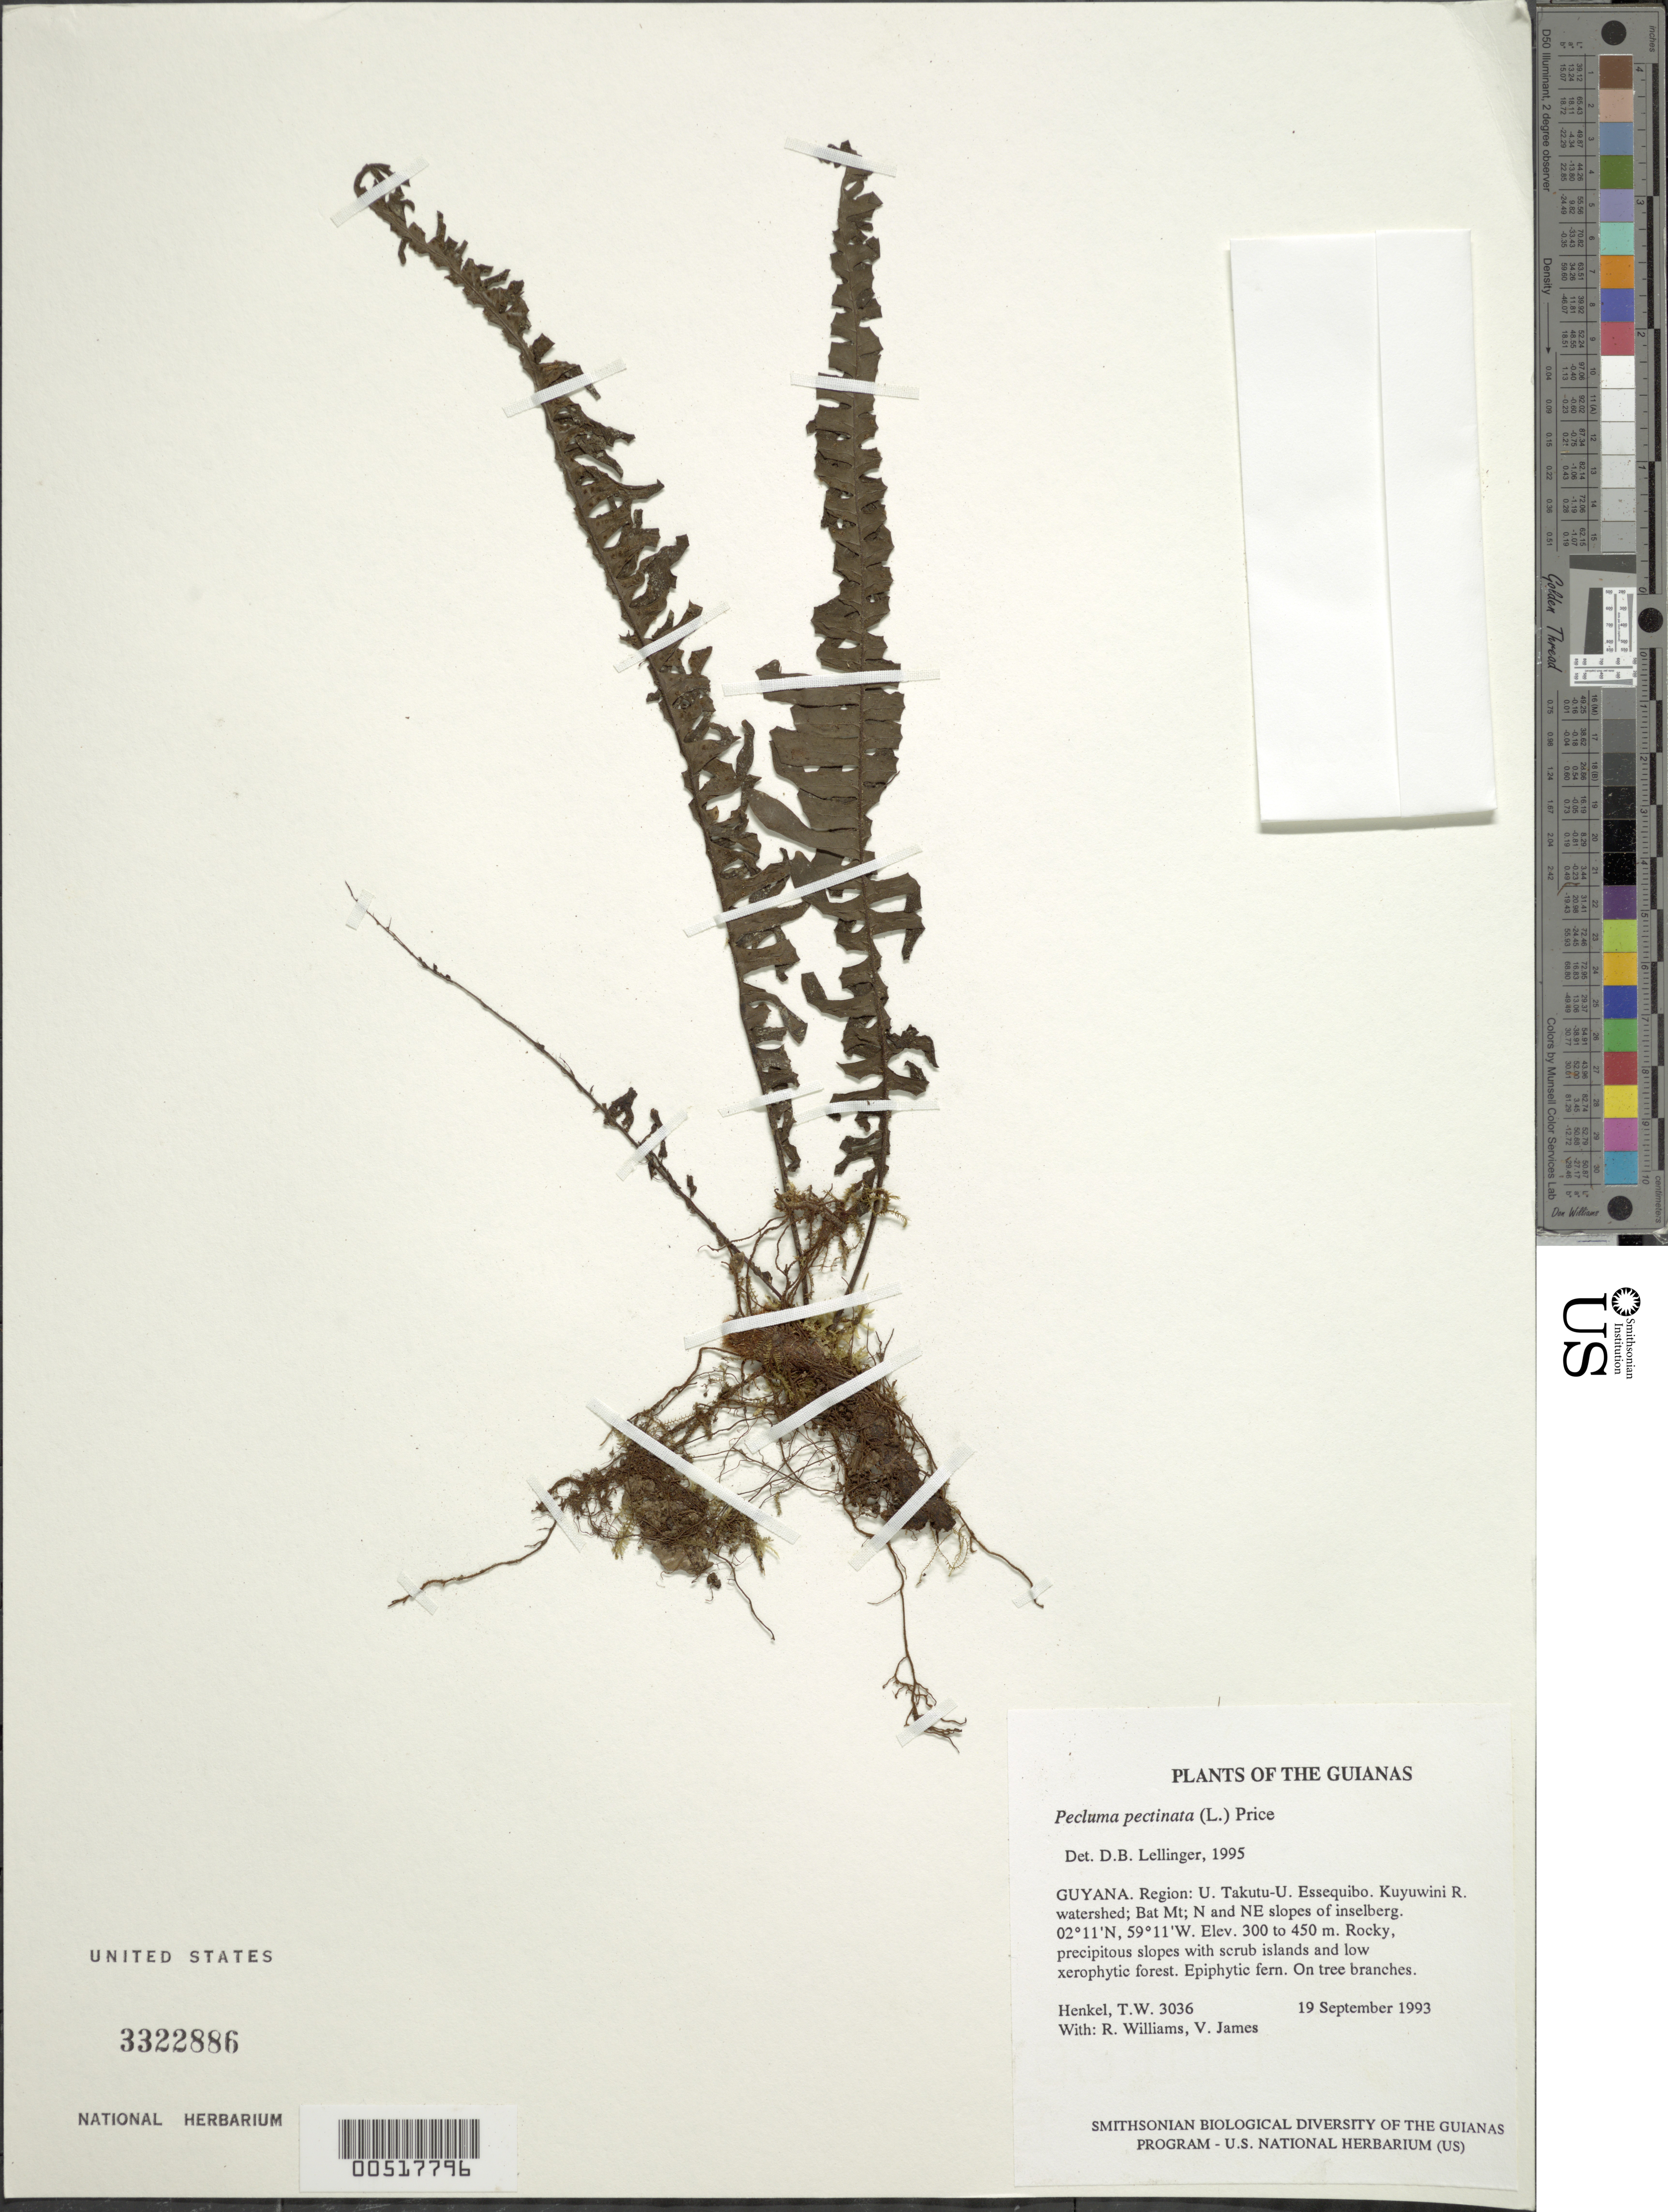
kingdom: Plantae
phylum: Tracheophyta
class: Polypodiopsida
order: Polypodiales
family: Polypodiaceae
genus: Pecluma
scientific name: Pecluma pectinata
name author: (L.) M.G. Price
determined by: Lellinger, David B., (BOT), Smithsonian Institution - National Museum of Natural History (UNITED STATES)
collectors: T. Henkel, R. Williams & V. James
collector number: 3036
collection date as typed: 19 September 1993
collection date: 1993-09-19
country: Guyana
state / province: U. Takutu-U. Essequibo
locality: Kuyuwini R. watershed; Bat Mt; N and NE slopes of inselberg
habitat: Rocky, precipitous slopes with scrub islands and low xerophytic forest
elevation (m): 300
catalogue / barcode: US 3322886